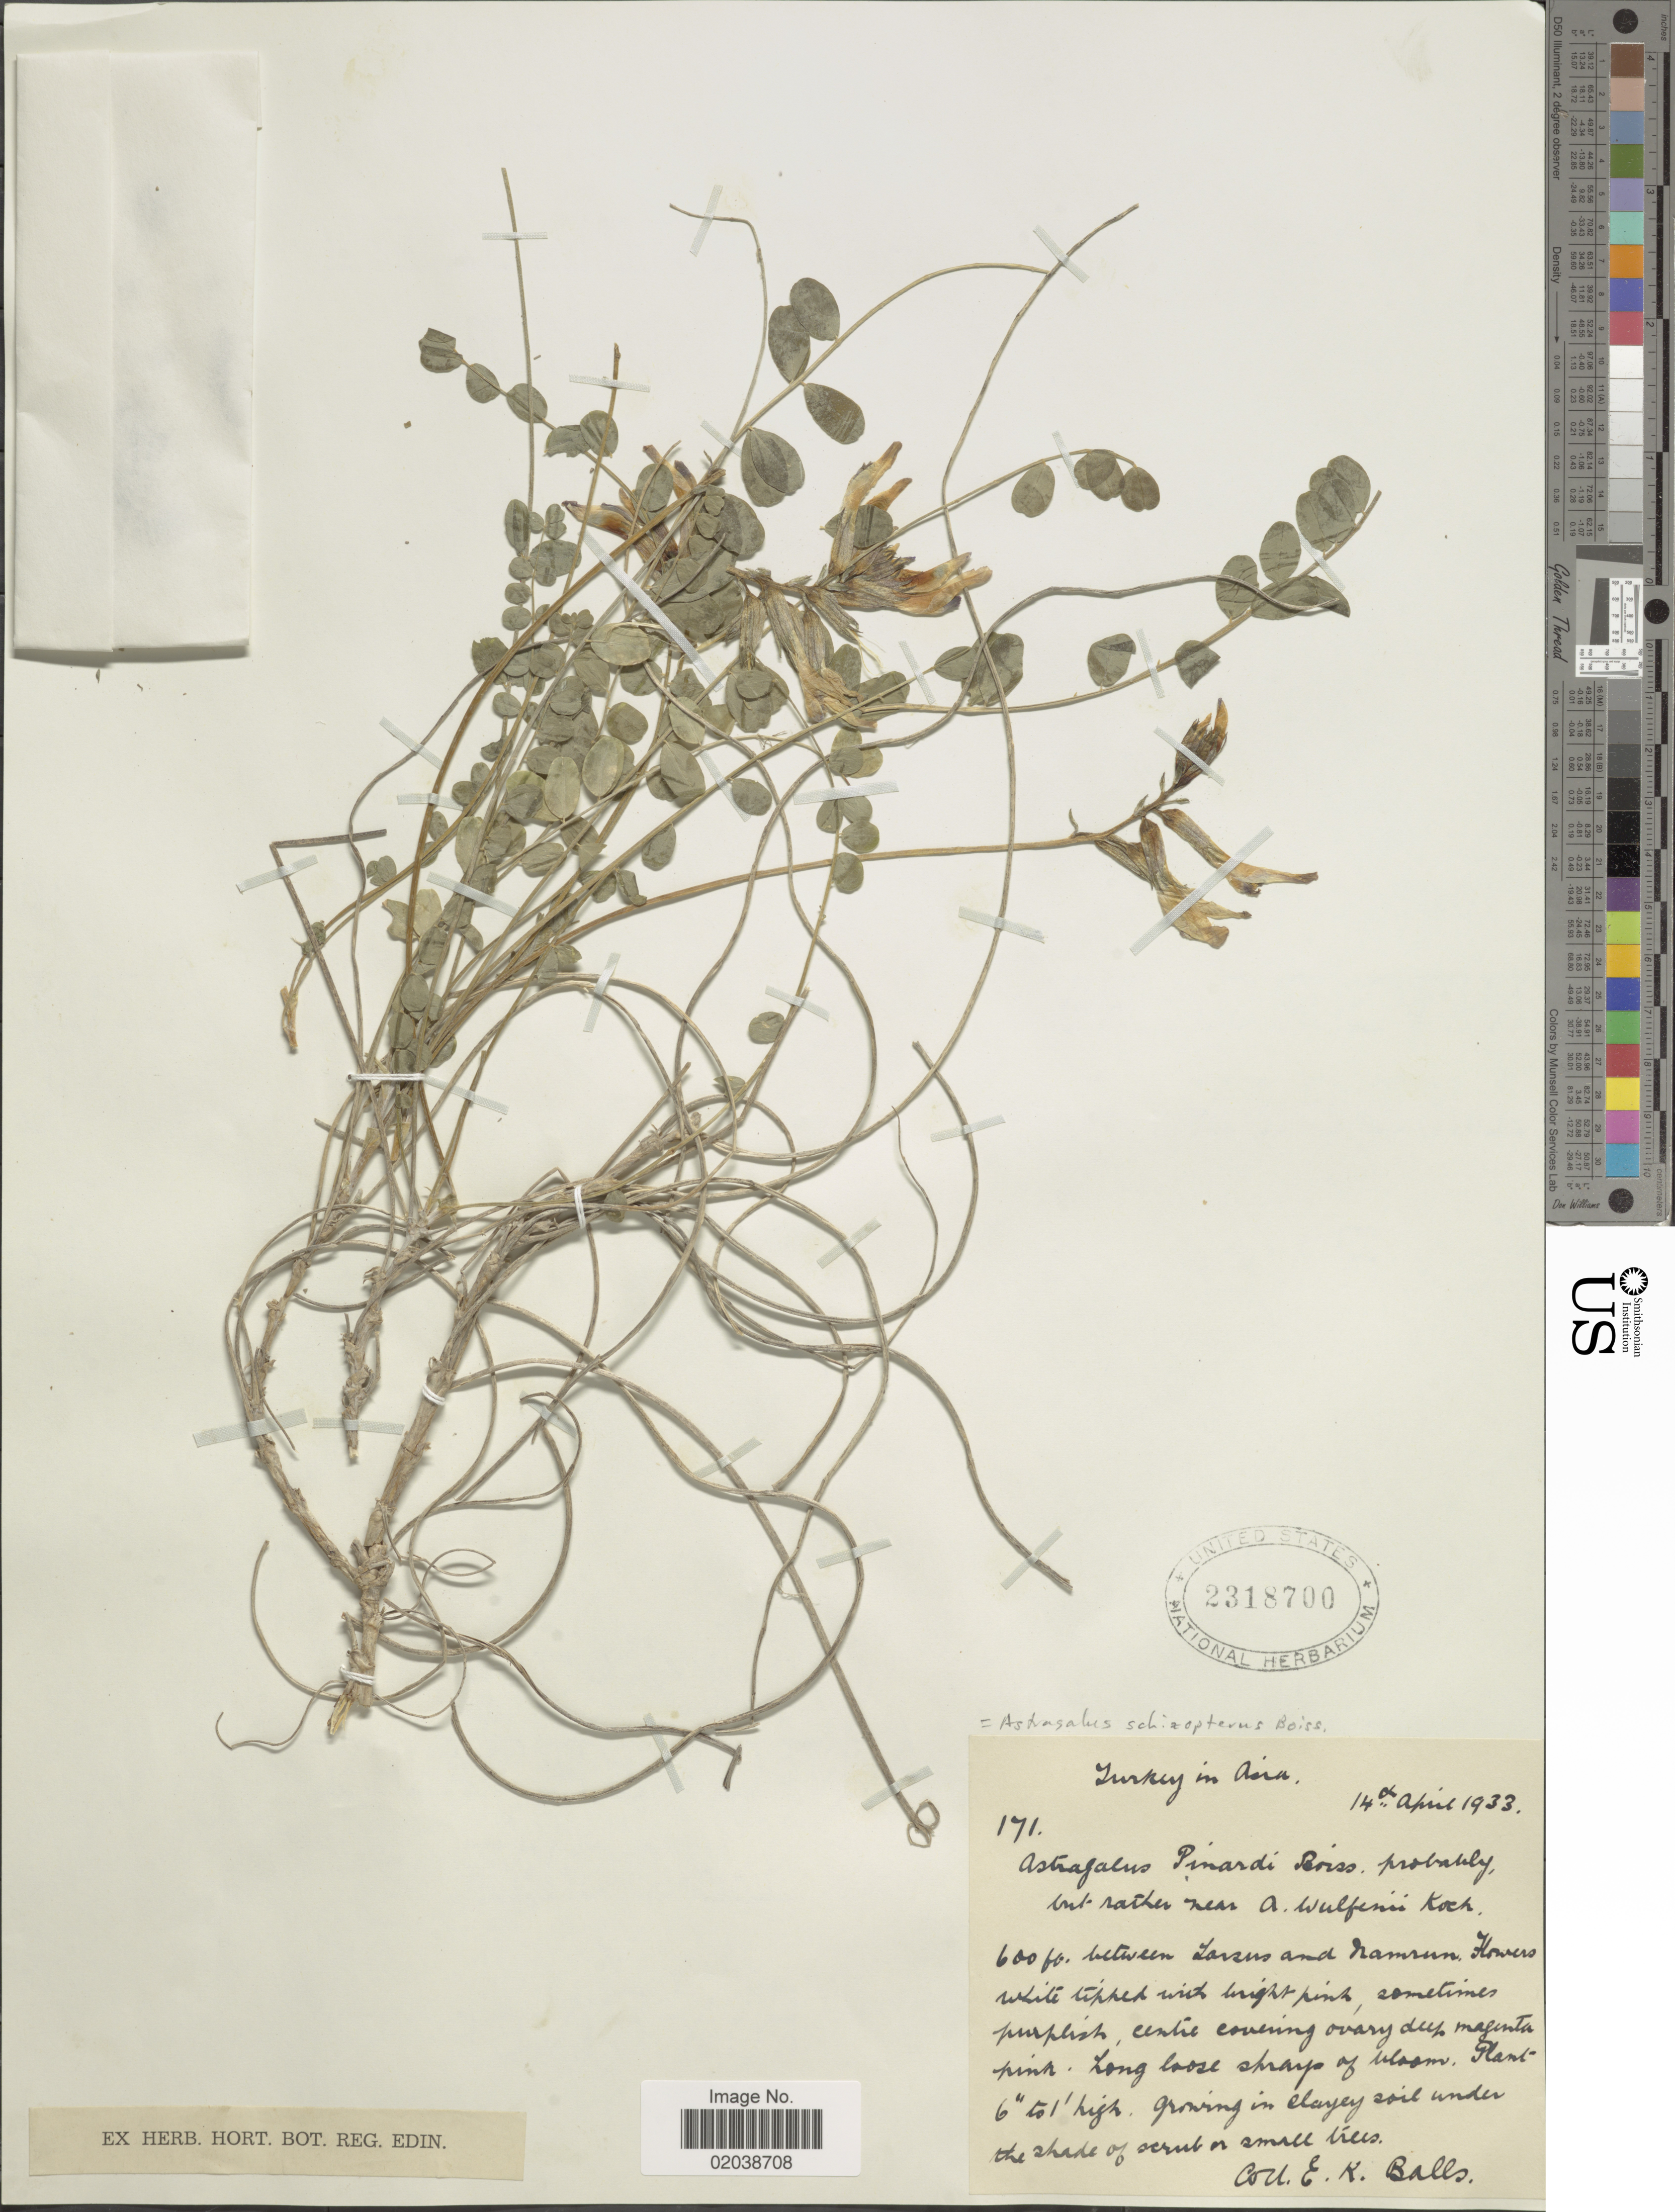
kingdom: Plantae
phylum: Tracheophyta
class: Magnoliopsida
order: Fabales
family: Fabaceae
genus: Astragalus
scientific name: Astragalus schizopterus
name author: Boiss.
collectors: E. K. Balls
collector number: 171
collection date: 1933-04-14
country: Turkey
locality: In Asia, between Larsus and Namrun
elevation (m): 183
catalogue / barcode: US 2318700